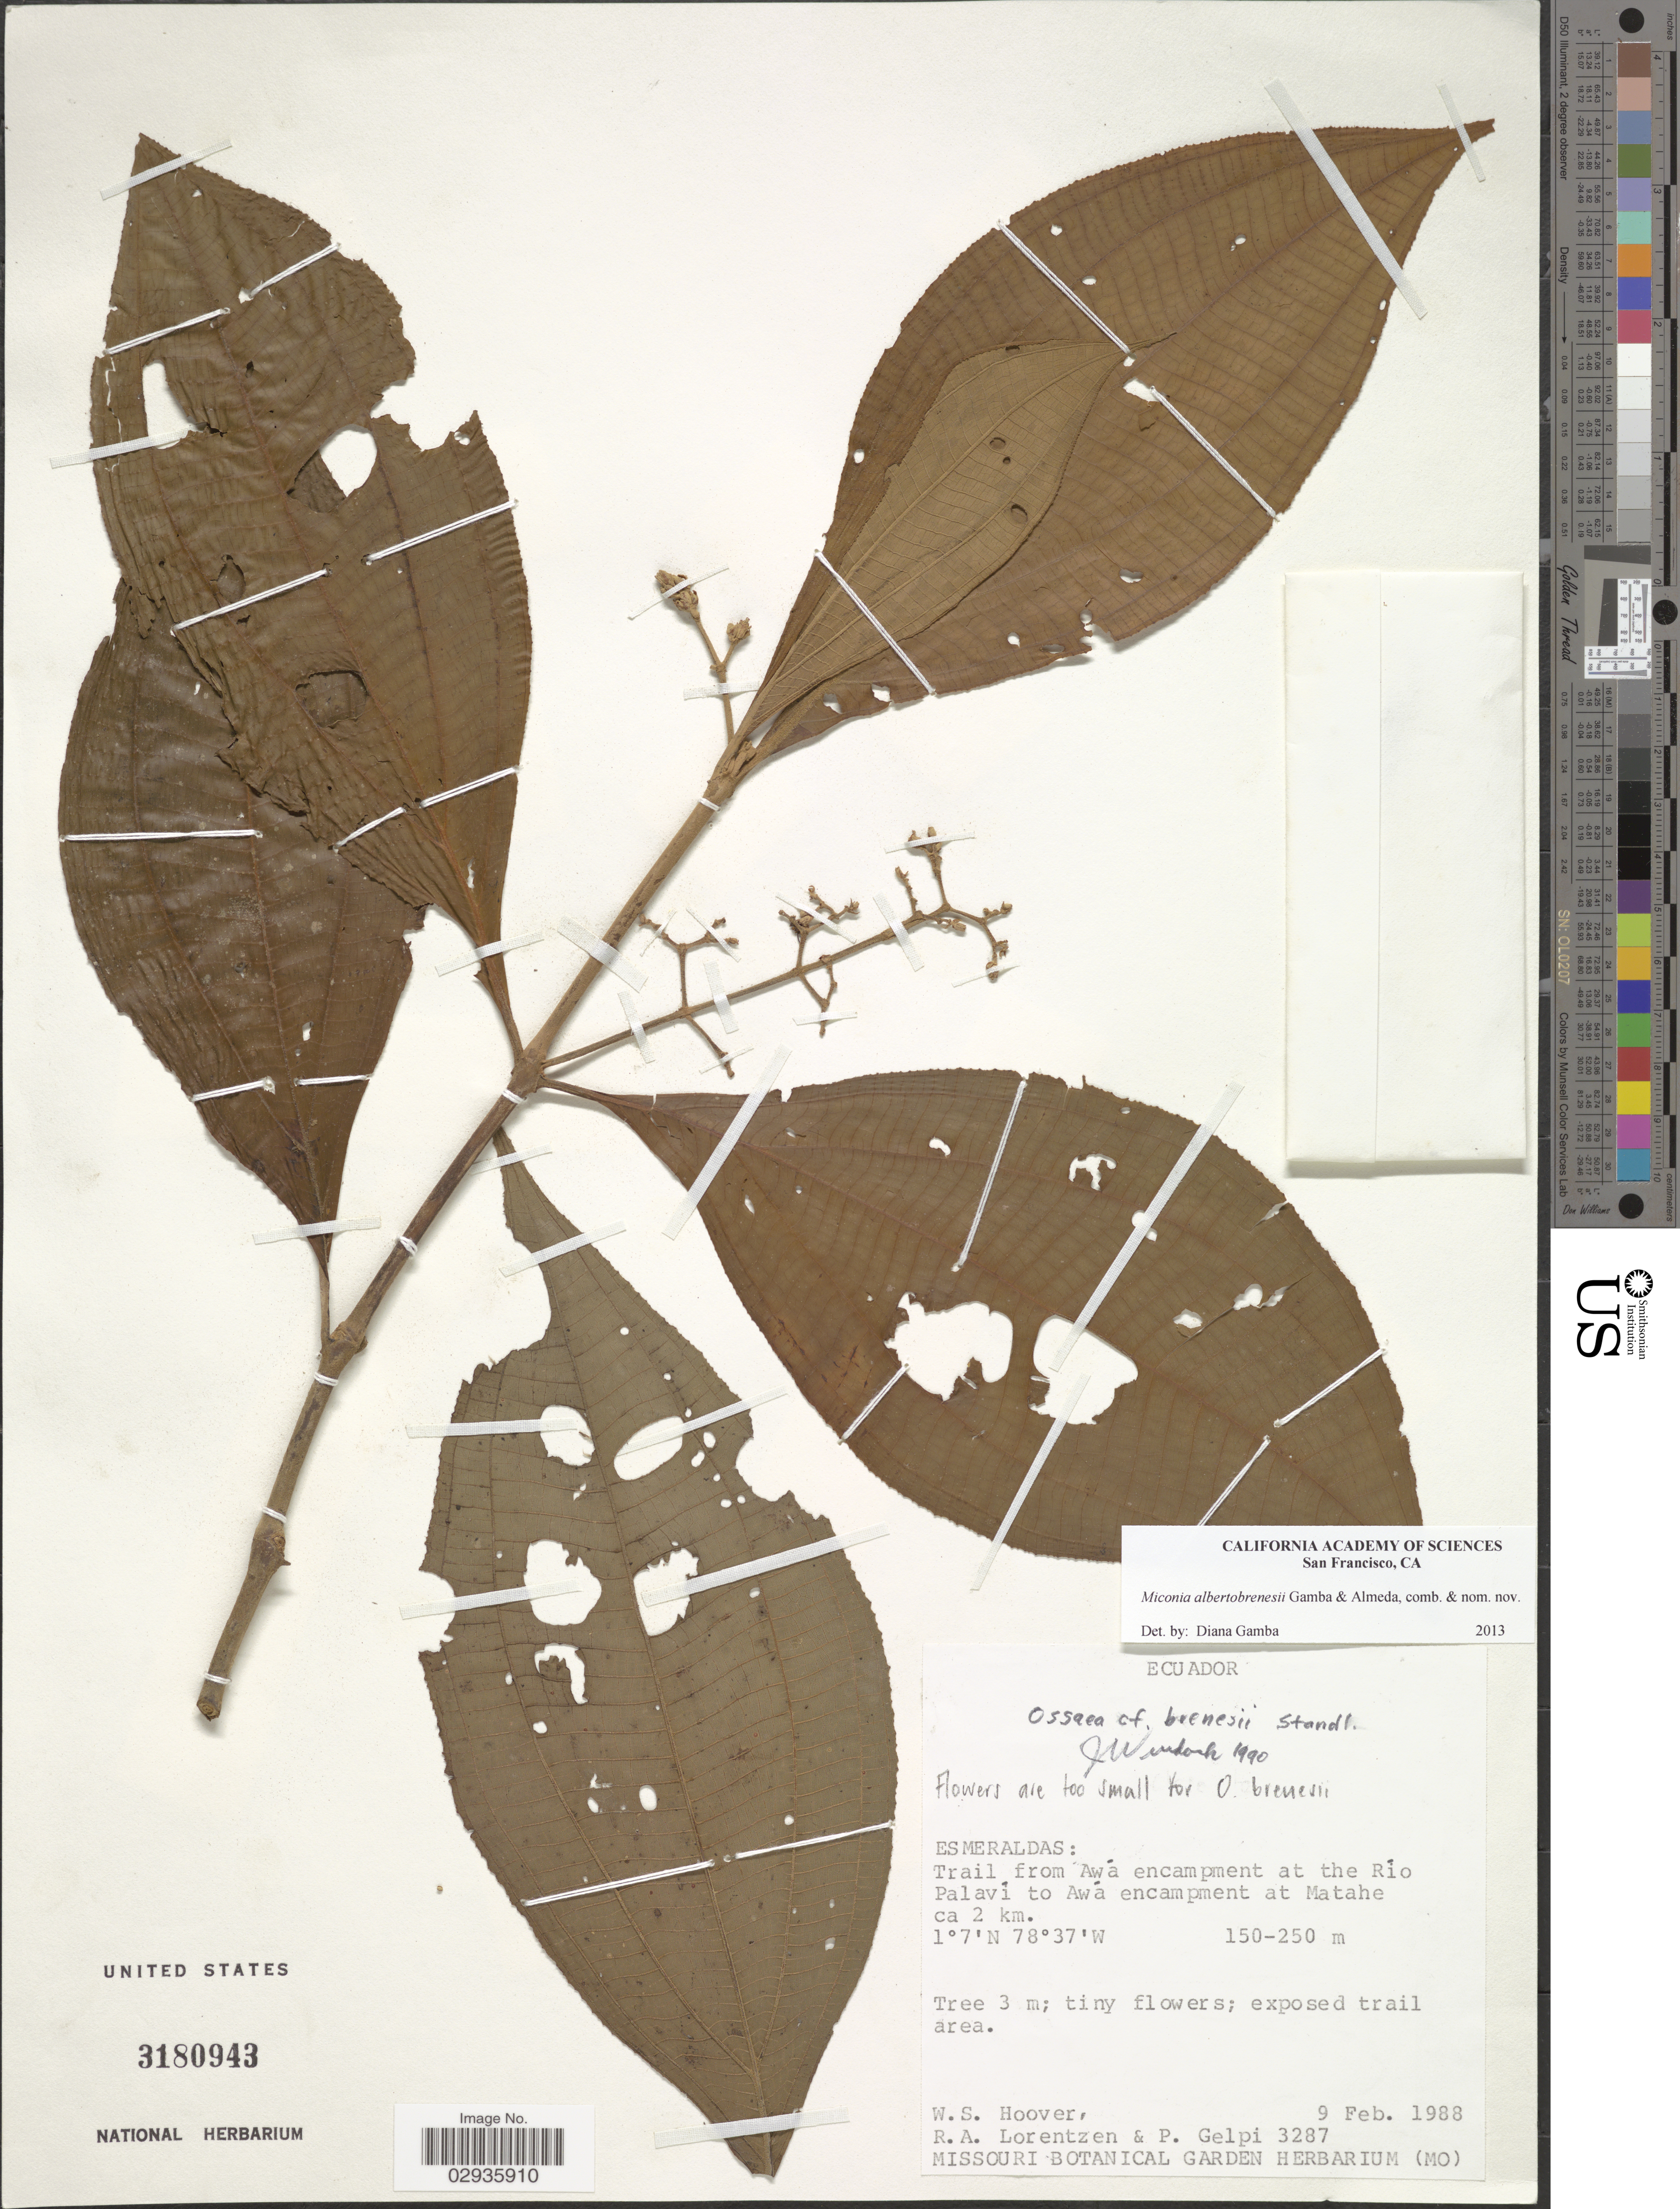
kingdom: Plantae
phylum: Tracheophyta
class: Magnoliopsida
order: Myrtales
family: Melastomataceae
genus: Miconia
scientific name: Miconia albertobrenesii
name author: Gamba & Almeda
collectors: W. S. Hoover, R. Lorentzen & P. Gelpi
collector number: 3287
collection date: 1988-02-09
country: Ecuador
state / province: Esmeraldas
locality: Trail from Awá encampment at the Río Palaví to Awá encampment at Matahe ca 2 km.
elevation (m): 150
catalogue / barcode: US 3180943